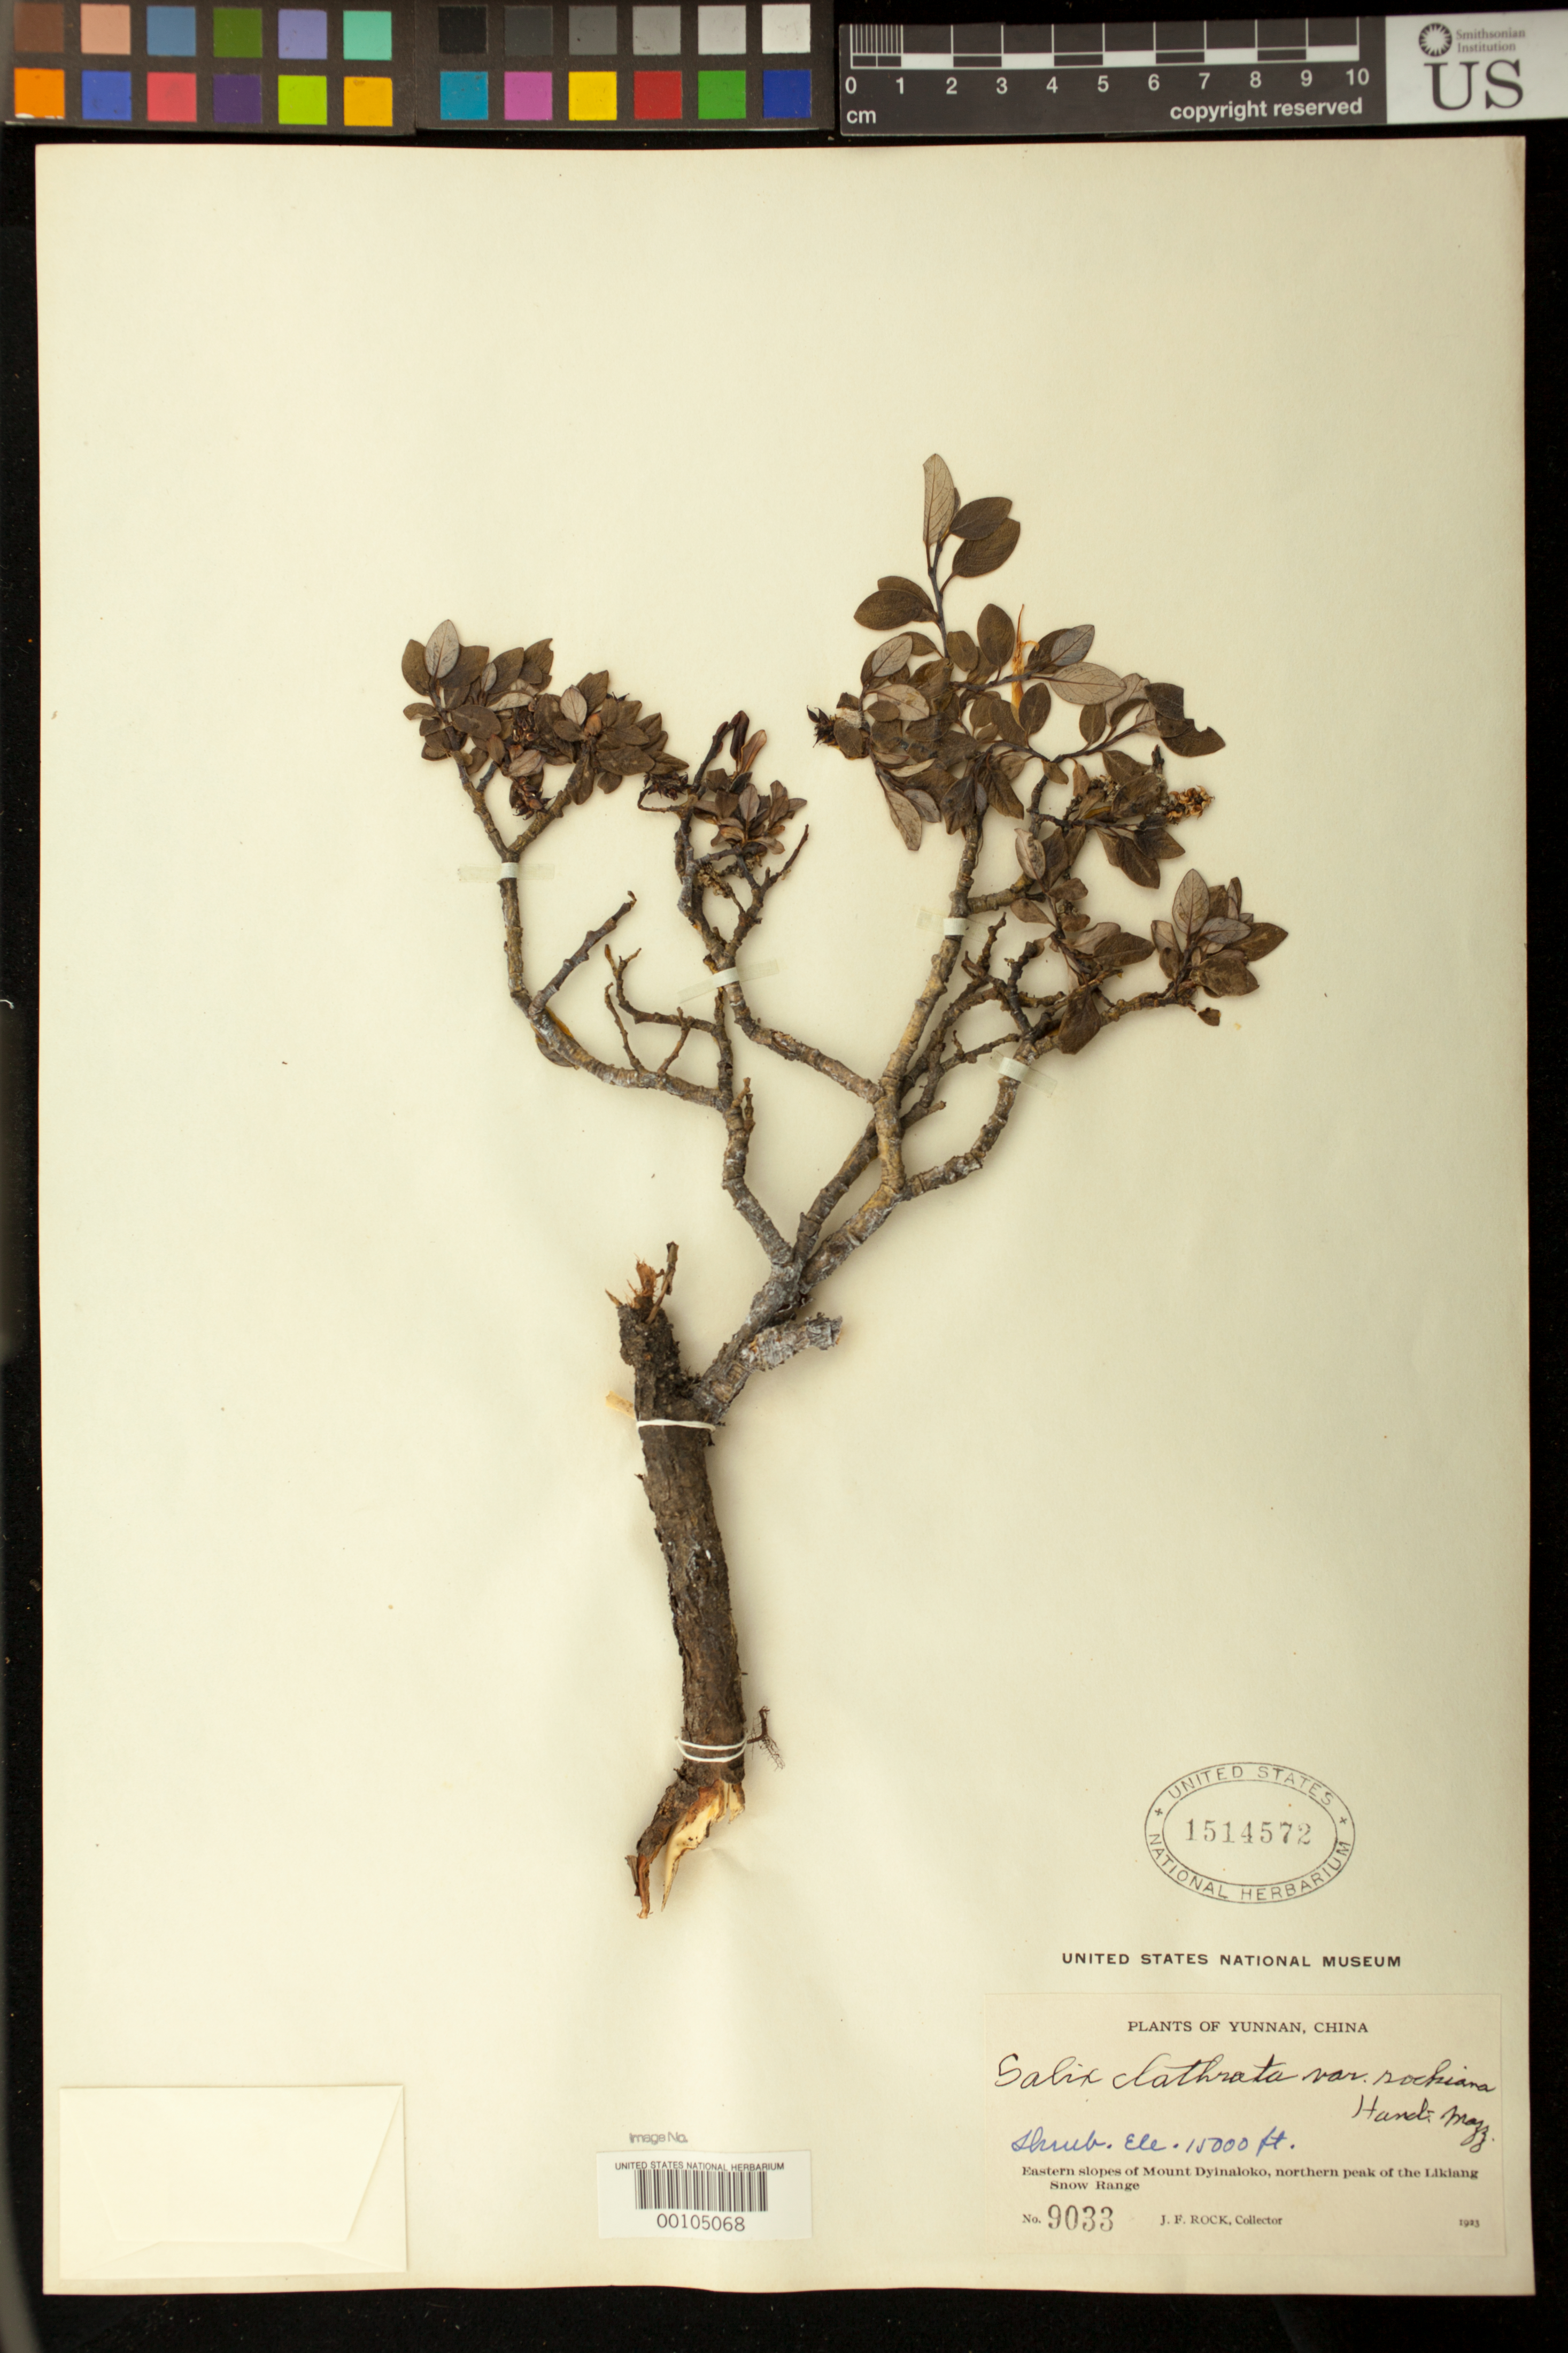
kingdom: Plantae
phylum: Tracheophyta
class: Magnoliopsida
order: Malpighiales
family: Salicaceae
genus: Salix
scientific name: Salix clathrata var. rockiana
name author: Hand.-Mazz.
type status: Syntype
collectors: J. F. Rock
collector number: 9033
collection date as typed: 1923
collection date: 1923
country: China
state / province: Yunnan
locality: Eastern slopes of Mt. Dyinaloko, northern peak of Likiang snow range.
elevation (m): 4572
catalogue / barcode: US 1514572